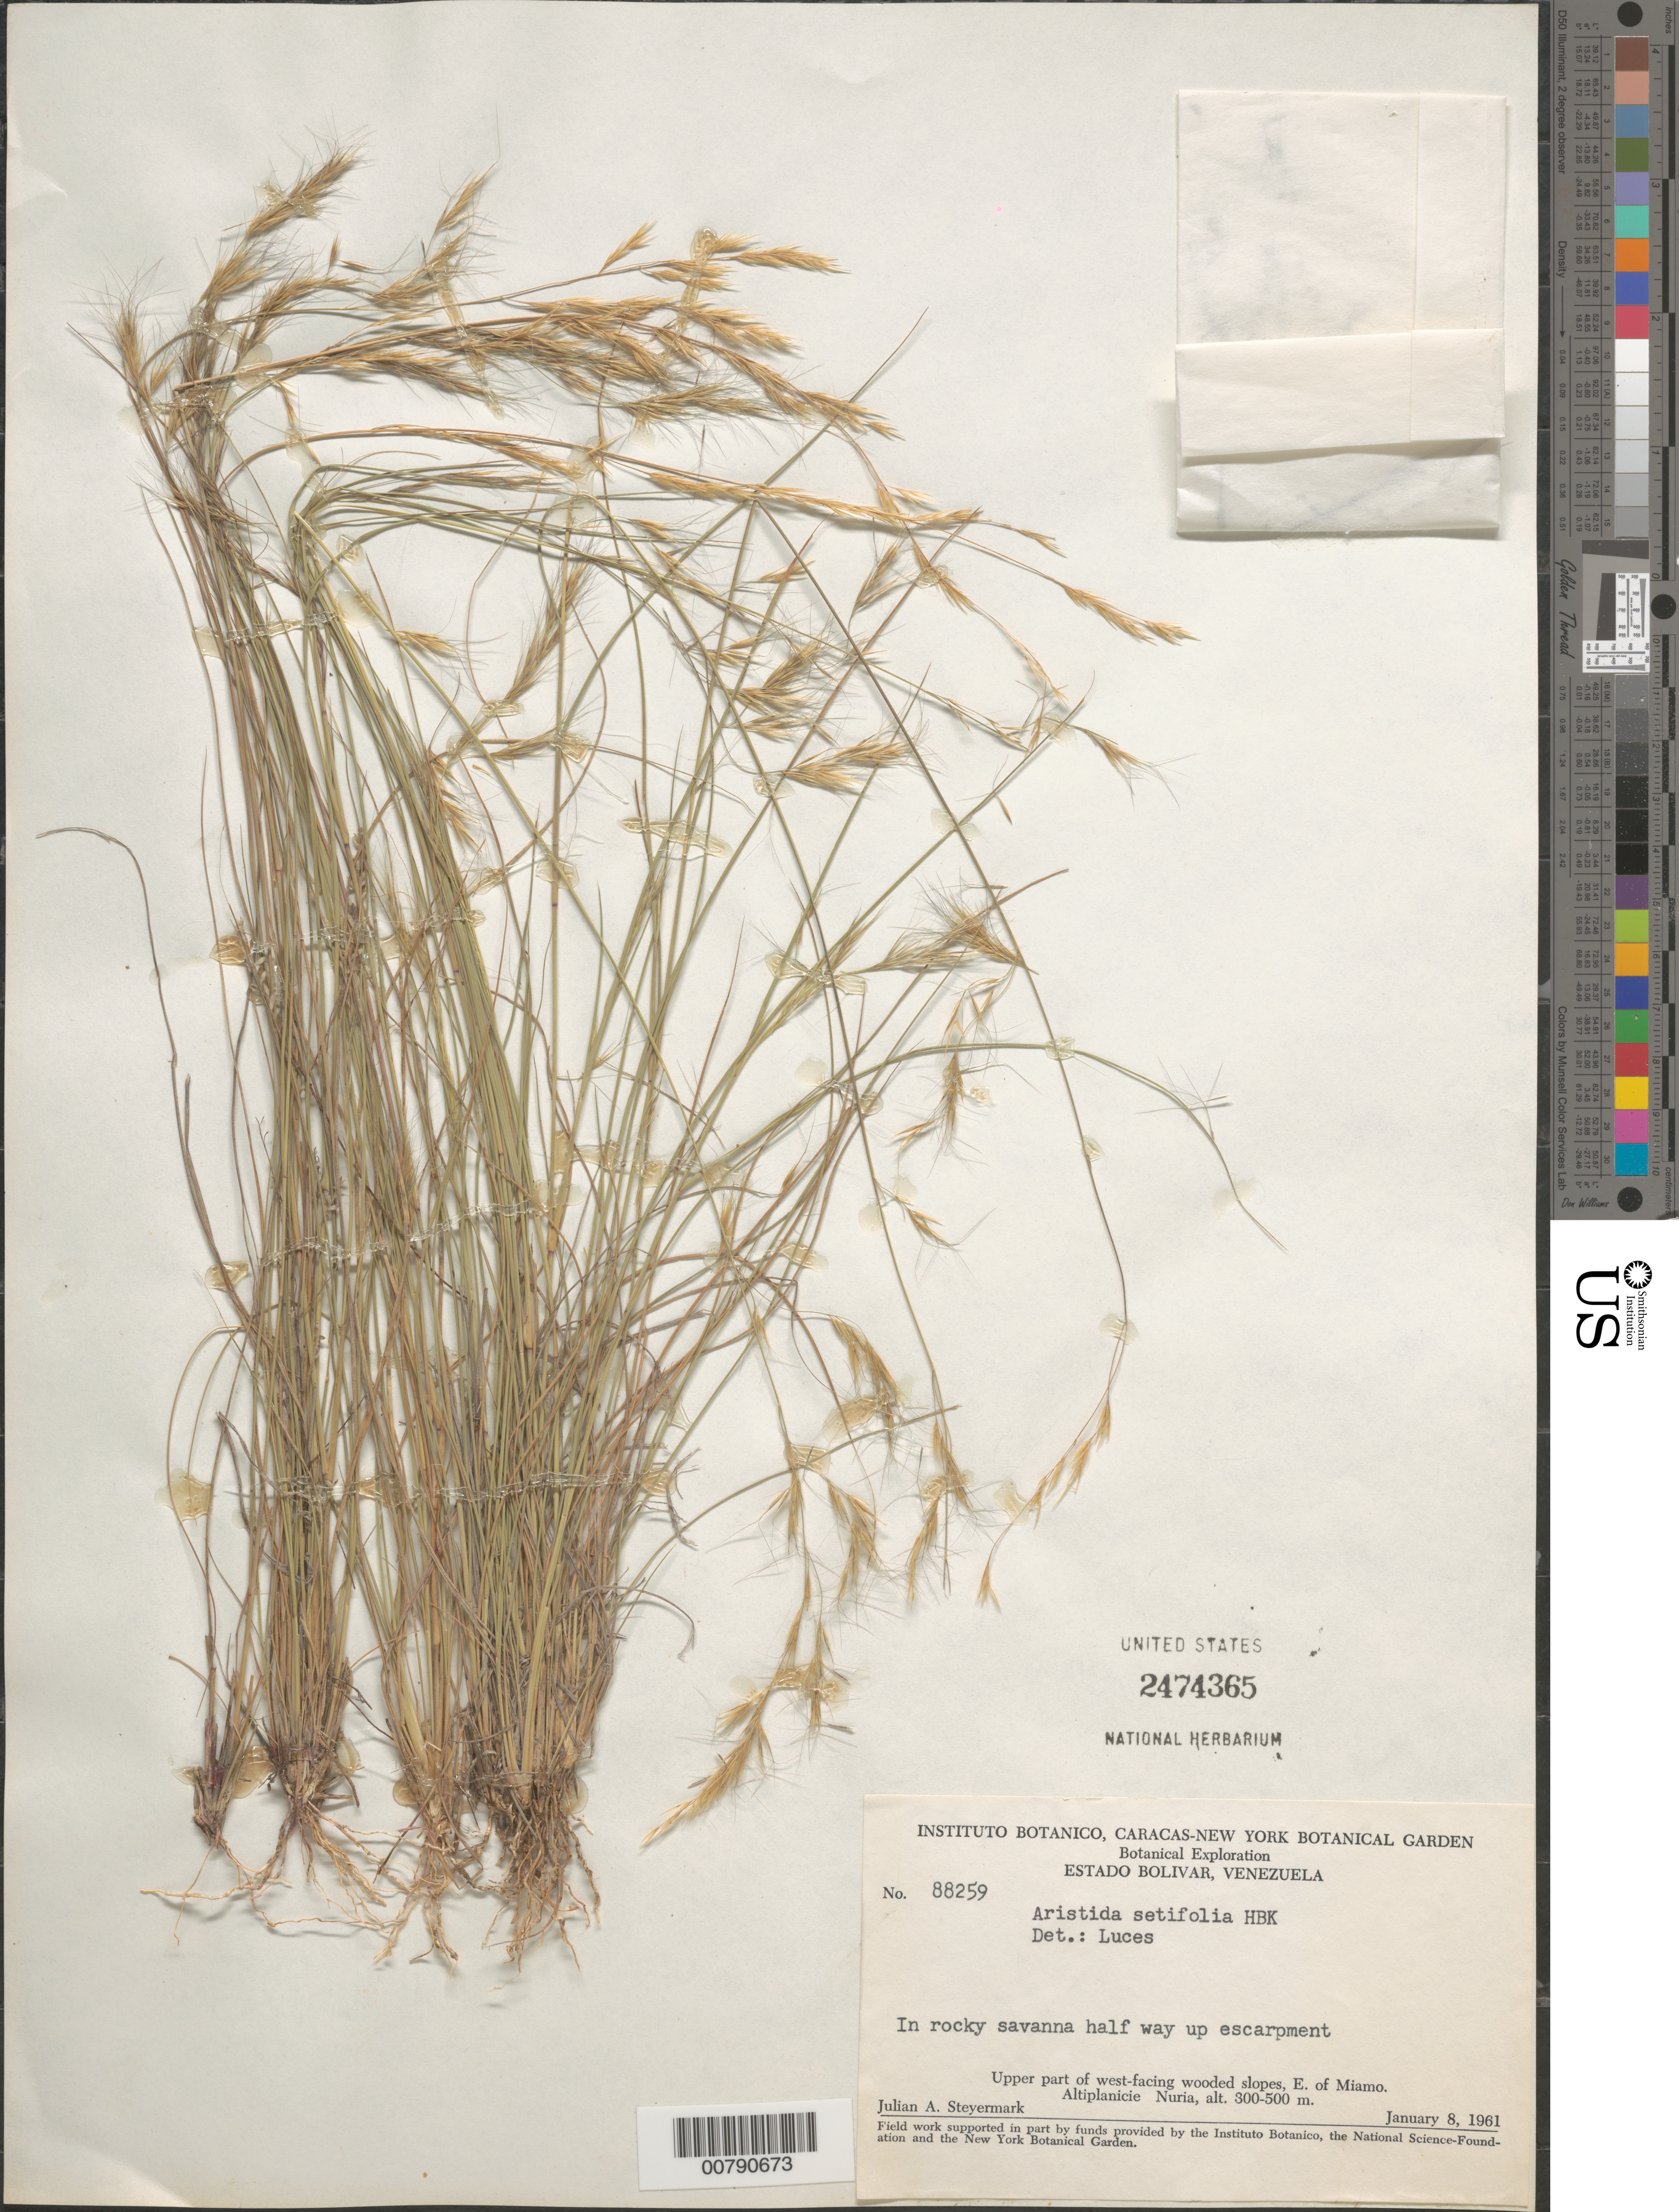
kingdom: Plantae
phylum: Tracheophyta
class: Liliopsida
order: Poales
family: Poaceae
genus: Aristida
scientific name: Aristida setifolia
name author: Kunth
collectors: J. Steyermark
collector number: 88259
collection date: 1961-01-08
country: Venezuela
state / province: Bolivar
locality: Botanical Exploration. In rocky savanna half way up escarpment. Upper part of west-facing wooded slopes, E. of Miamo. Altiplanicie Nuria.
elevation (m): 300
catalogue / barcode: US 2474365